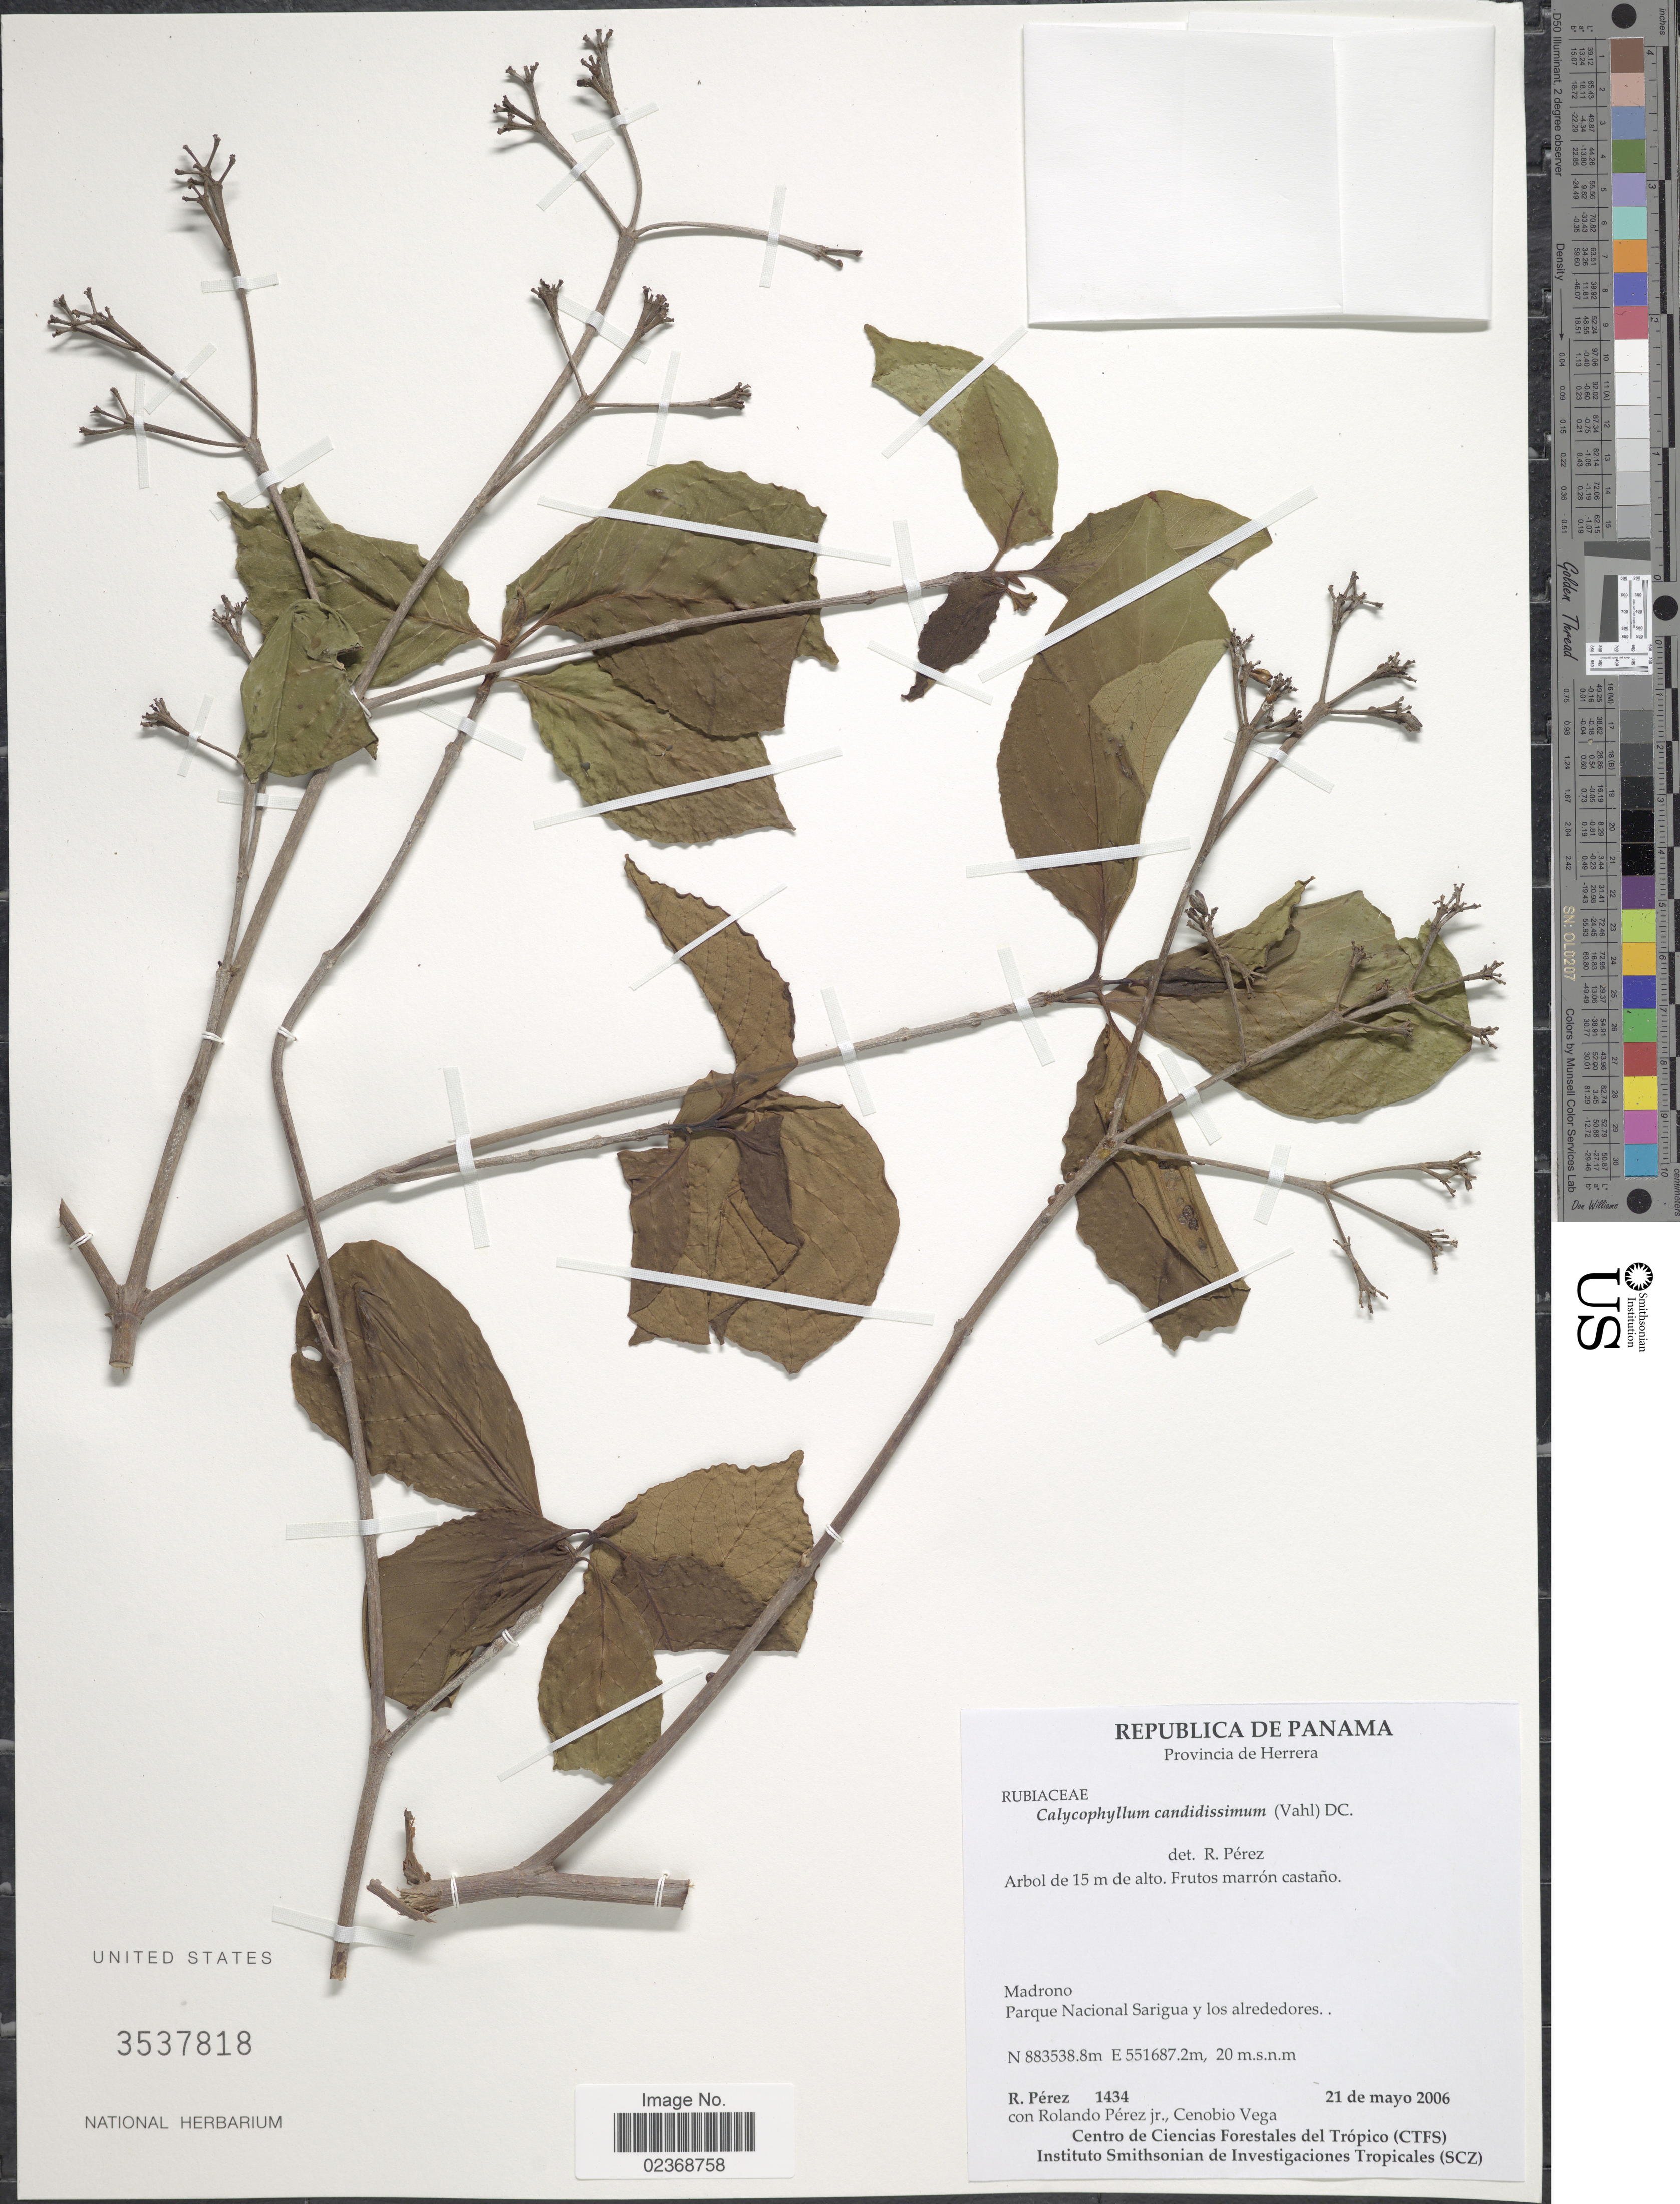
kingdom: Plantae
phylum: Tracheophyta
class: Magnoliopsida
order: Gentianales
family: Rubiaceae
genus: Calycophyllum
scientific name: Calycophyllum candidissimum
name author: (Vahl) DC.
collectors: R. Perez, R. Perez & C. Vega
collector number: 1434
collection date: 2006-05-21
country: Panama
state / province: Herrera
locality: Madrono. Parque Nacional Sarigua y los alrededores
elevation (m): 20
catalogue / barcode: US 3537818